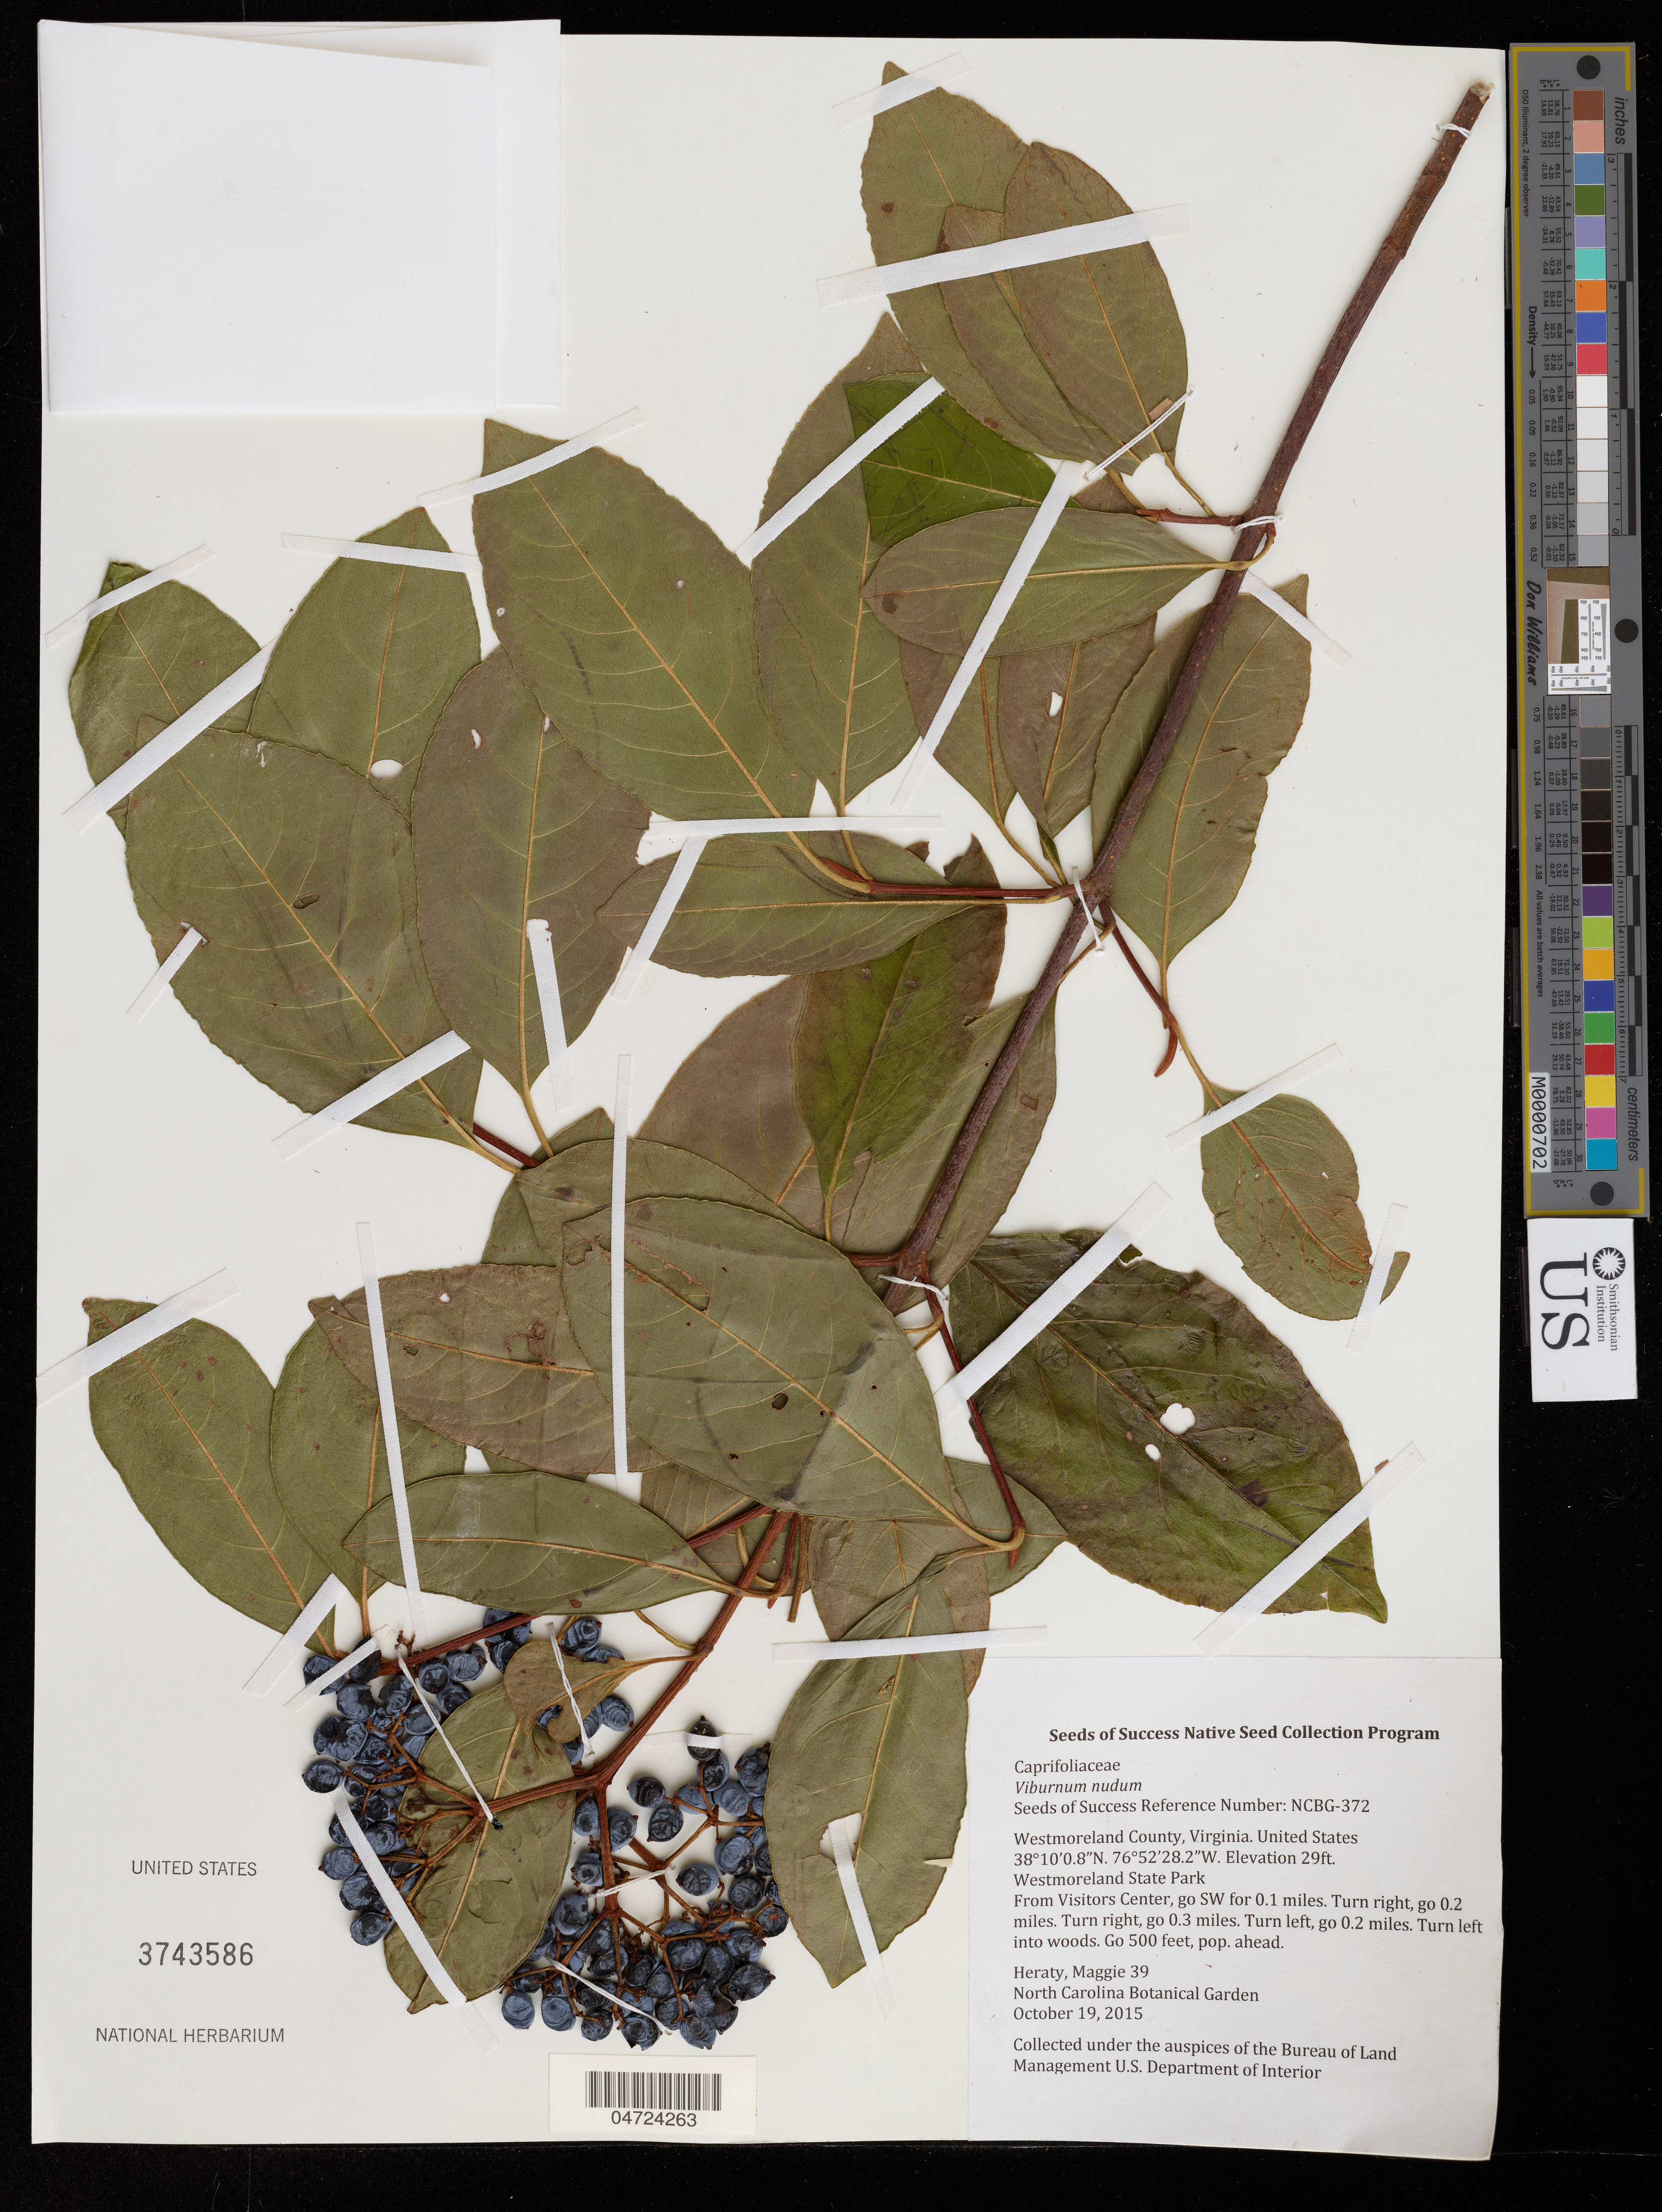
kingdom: Plantae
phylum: Tracheophyta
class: Magnoliopsida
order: Dipsacales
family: Viburnaceae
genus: Viburnum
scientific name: Viburnum nudum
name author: L.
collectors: M. Heraty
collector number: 39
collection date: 2015-10-19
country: United States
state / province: Virginia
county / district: Westmoreland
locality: Westmoreland County. Westmoreland State Park. From Visitors Center, go SW for 0.1 miles. Turn right, go 0.2 miles. Turn right, go 0.3 miles. Turn left, go 0.2 miles. Turn left into woods. Go 500 feet, pop. ahead.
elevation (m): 9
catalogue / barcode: US 3743586